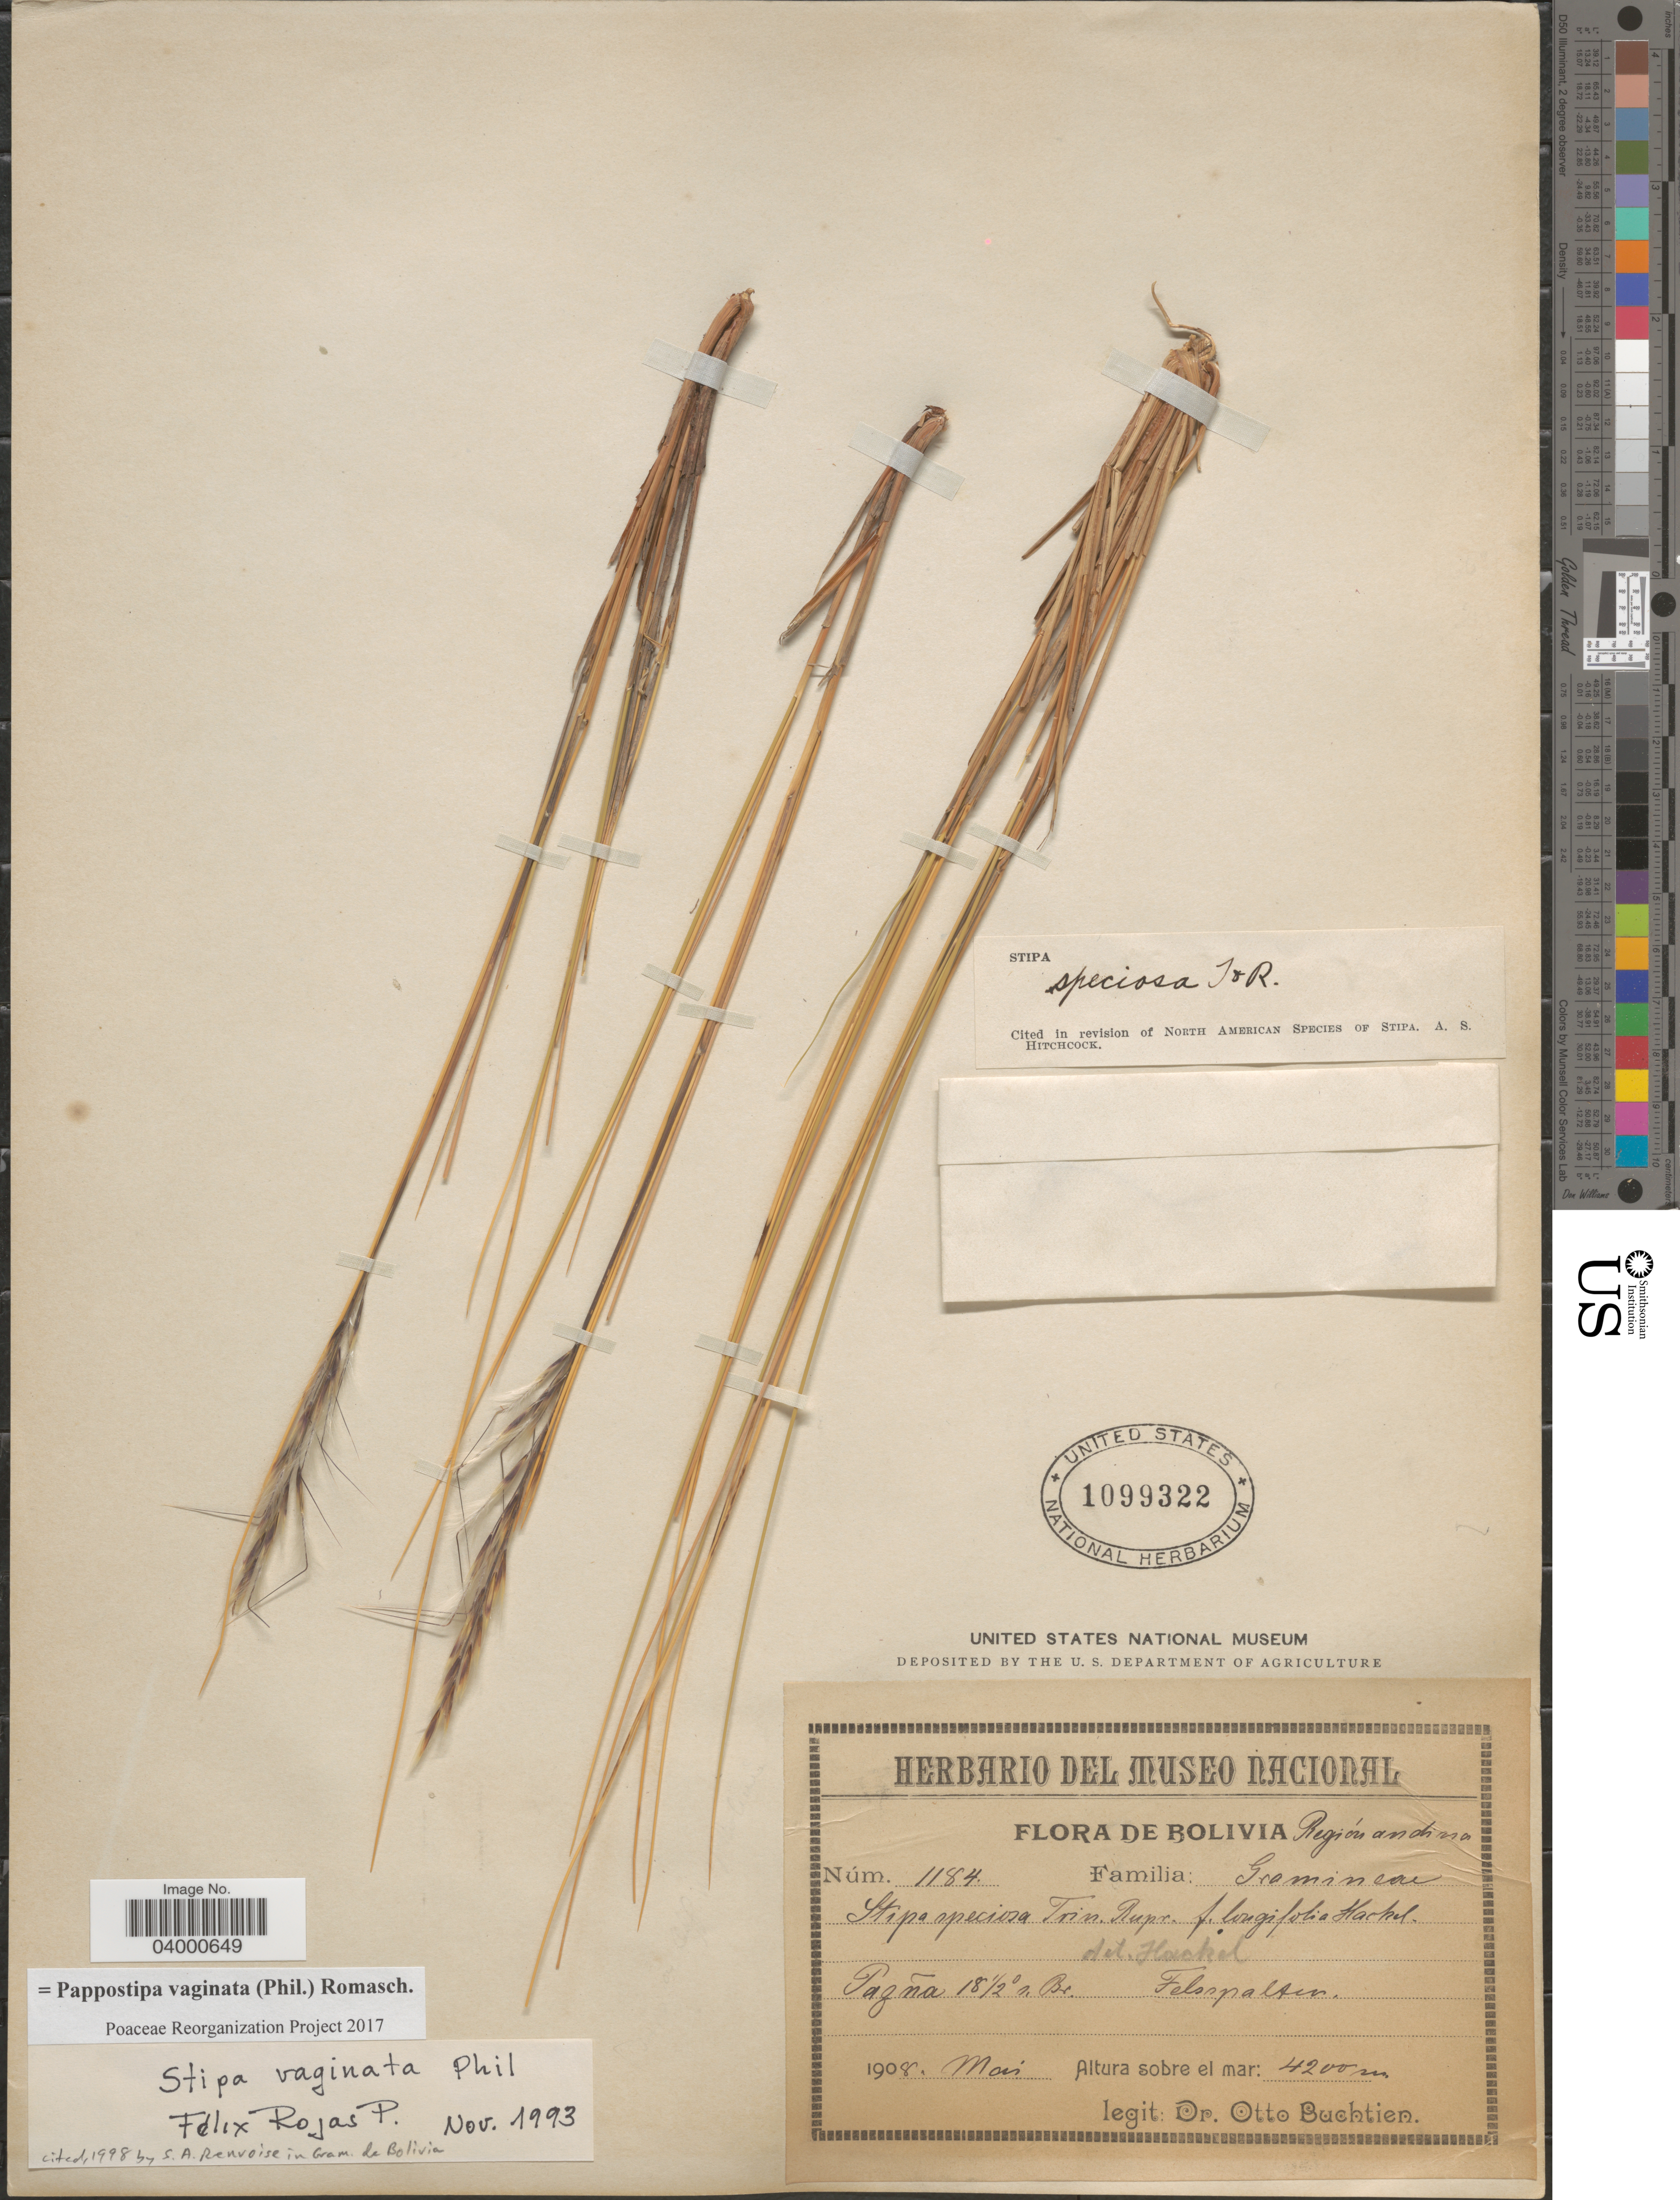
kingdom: Plantae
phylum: Tracheophyta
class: Liliopsida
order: Poales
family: Poaceae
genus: Pappostipa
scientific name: Pappostipa vaginata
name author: (Phil.) Romasch.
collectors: O. Buchtien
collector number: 1184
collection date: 1908-05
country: Bolivia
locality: Pazña. Felsspatten.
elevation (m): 4200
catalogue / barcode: US 1099322